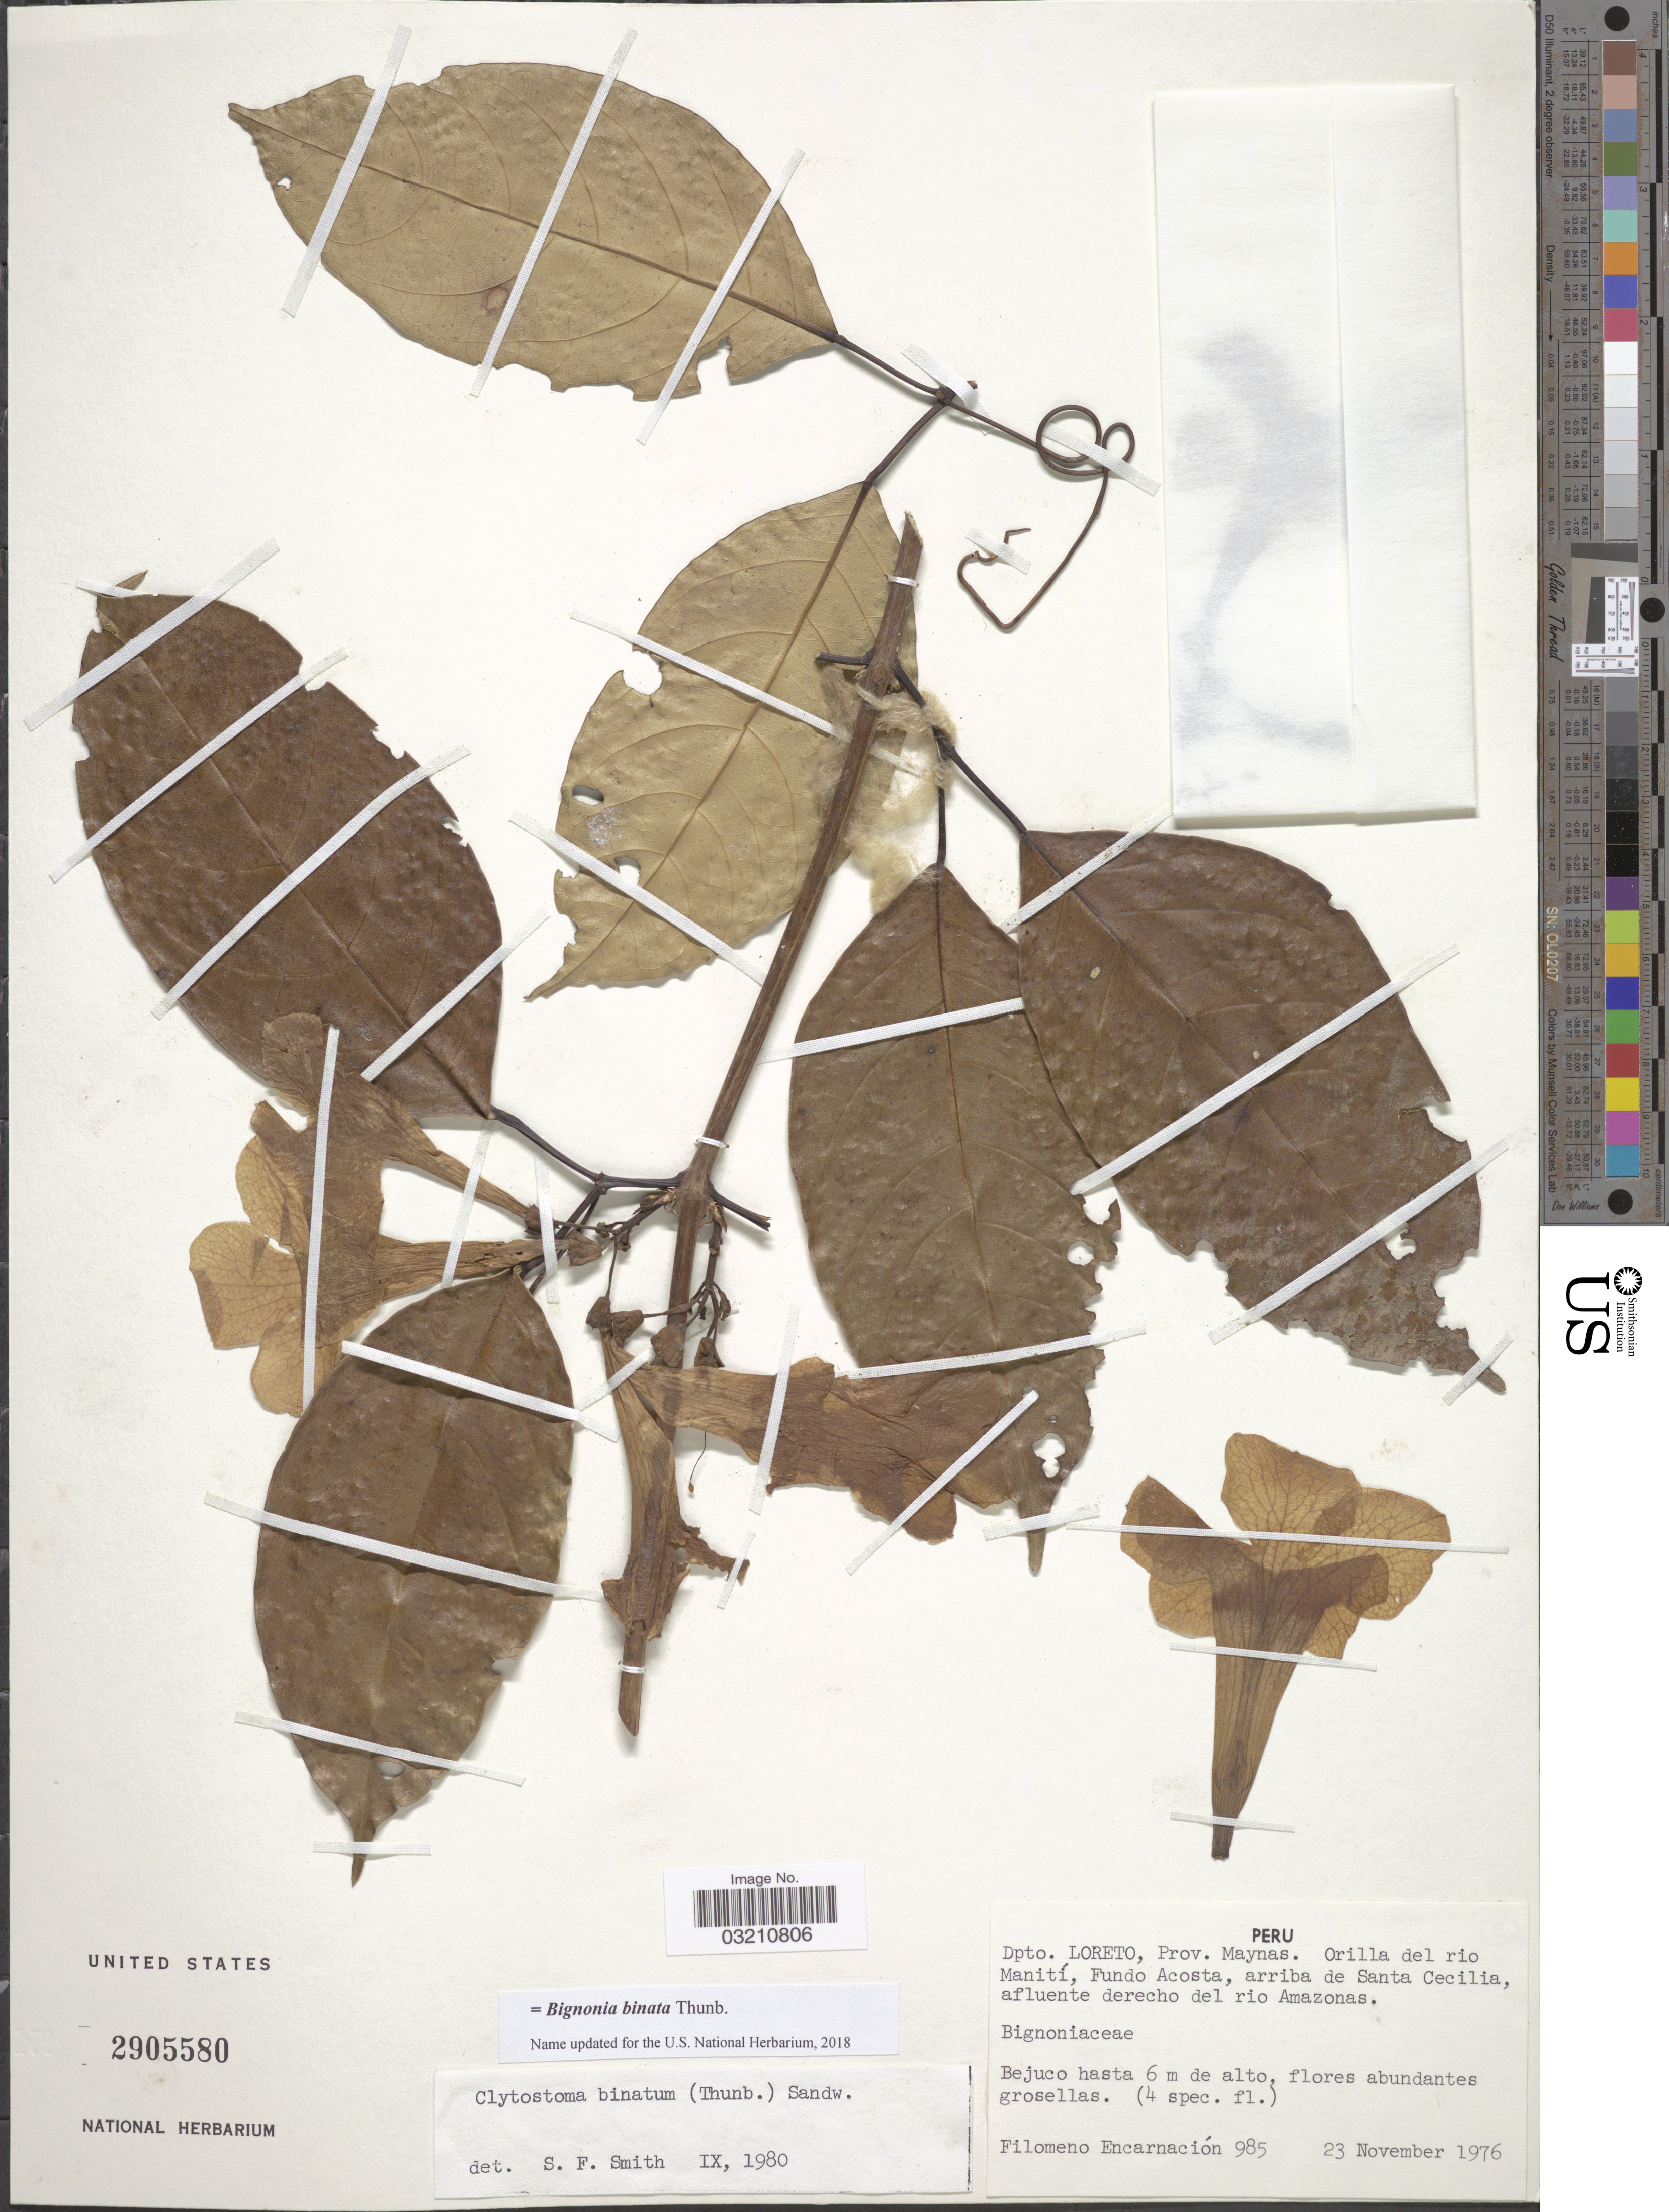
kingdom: Plantae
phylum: Tracheophyta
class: Magnoliopsida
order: Lamiales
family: Bignoniaceae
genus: Bignonia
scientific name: Bignonia binata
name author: Thunb.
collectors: F. Encarnación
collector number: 985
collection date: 1976-11-23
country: Peru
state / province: Loreto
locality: Dpto. Loreto, Prov. Maynas. Orilla del rio Manití, Funda Acosta, arriba de Santa Cecilia, afluente derecho del rio Amazonas.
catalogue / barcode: US 2905580